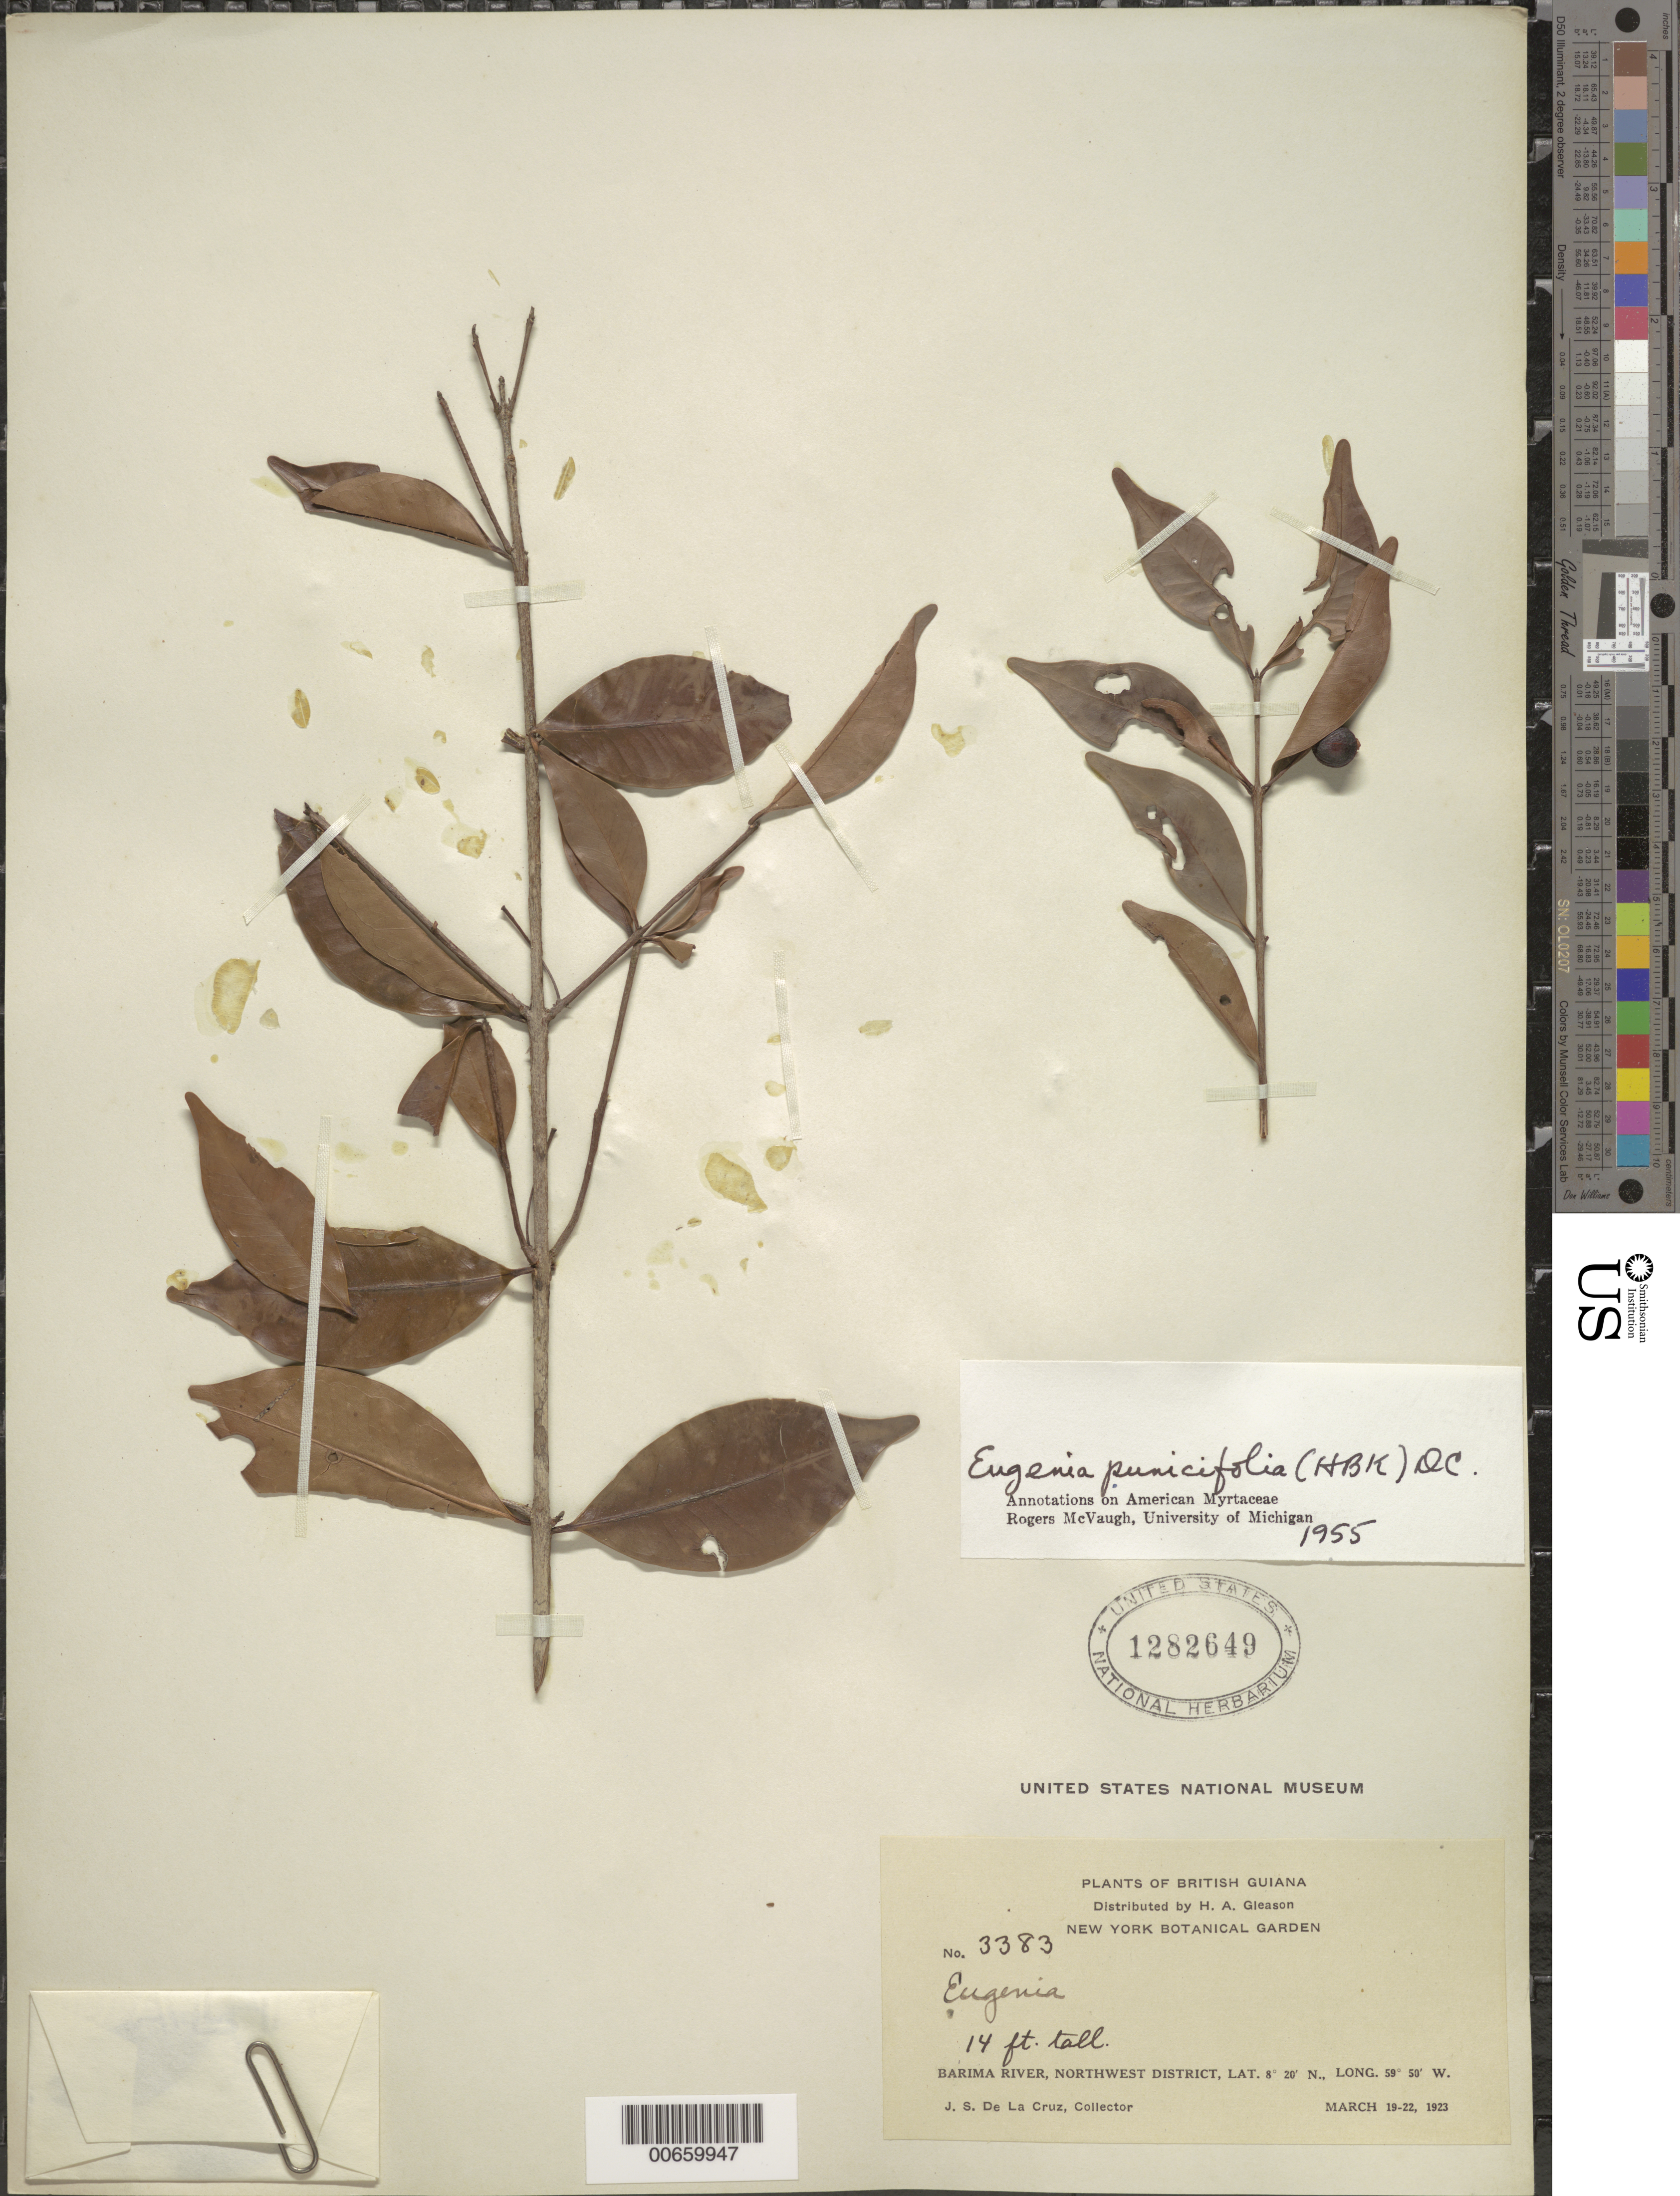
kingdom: Plantae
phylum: Tracheophyta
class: Magnoliopsida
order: Myrtales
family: Myrtaceae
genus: Eugenia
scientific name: Eugenia punicifolia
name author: (Kunth) DC.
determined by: McVaugh, R.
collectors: J. S. de la Cruz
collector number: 3383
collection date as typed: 19-Mar-23 to 22-Mar-23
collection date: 1923-03-19/1923-03-22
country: Guyana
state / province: Barima-Waini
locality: Barima R., NW District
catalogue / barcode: US 1282649